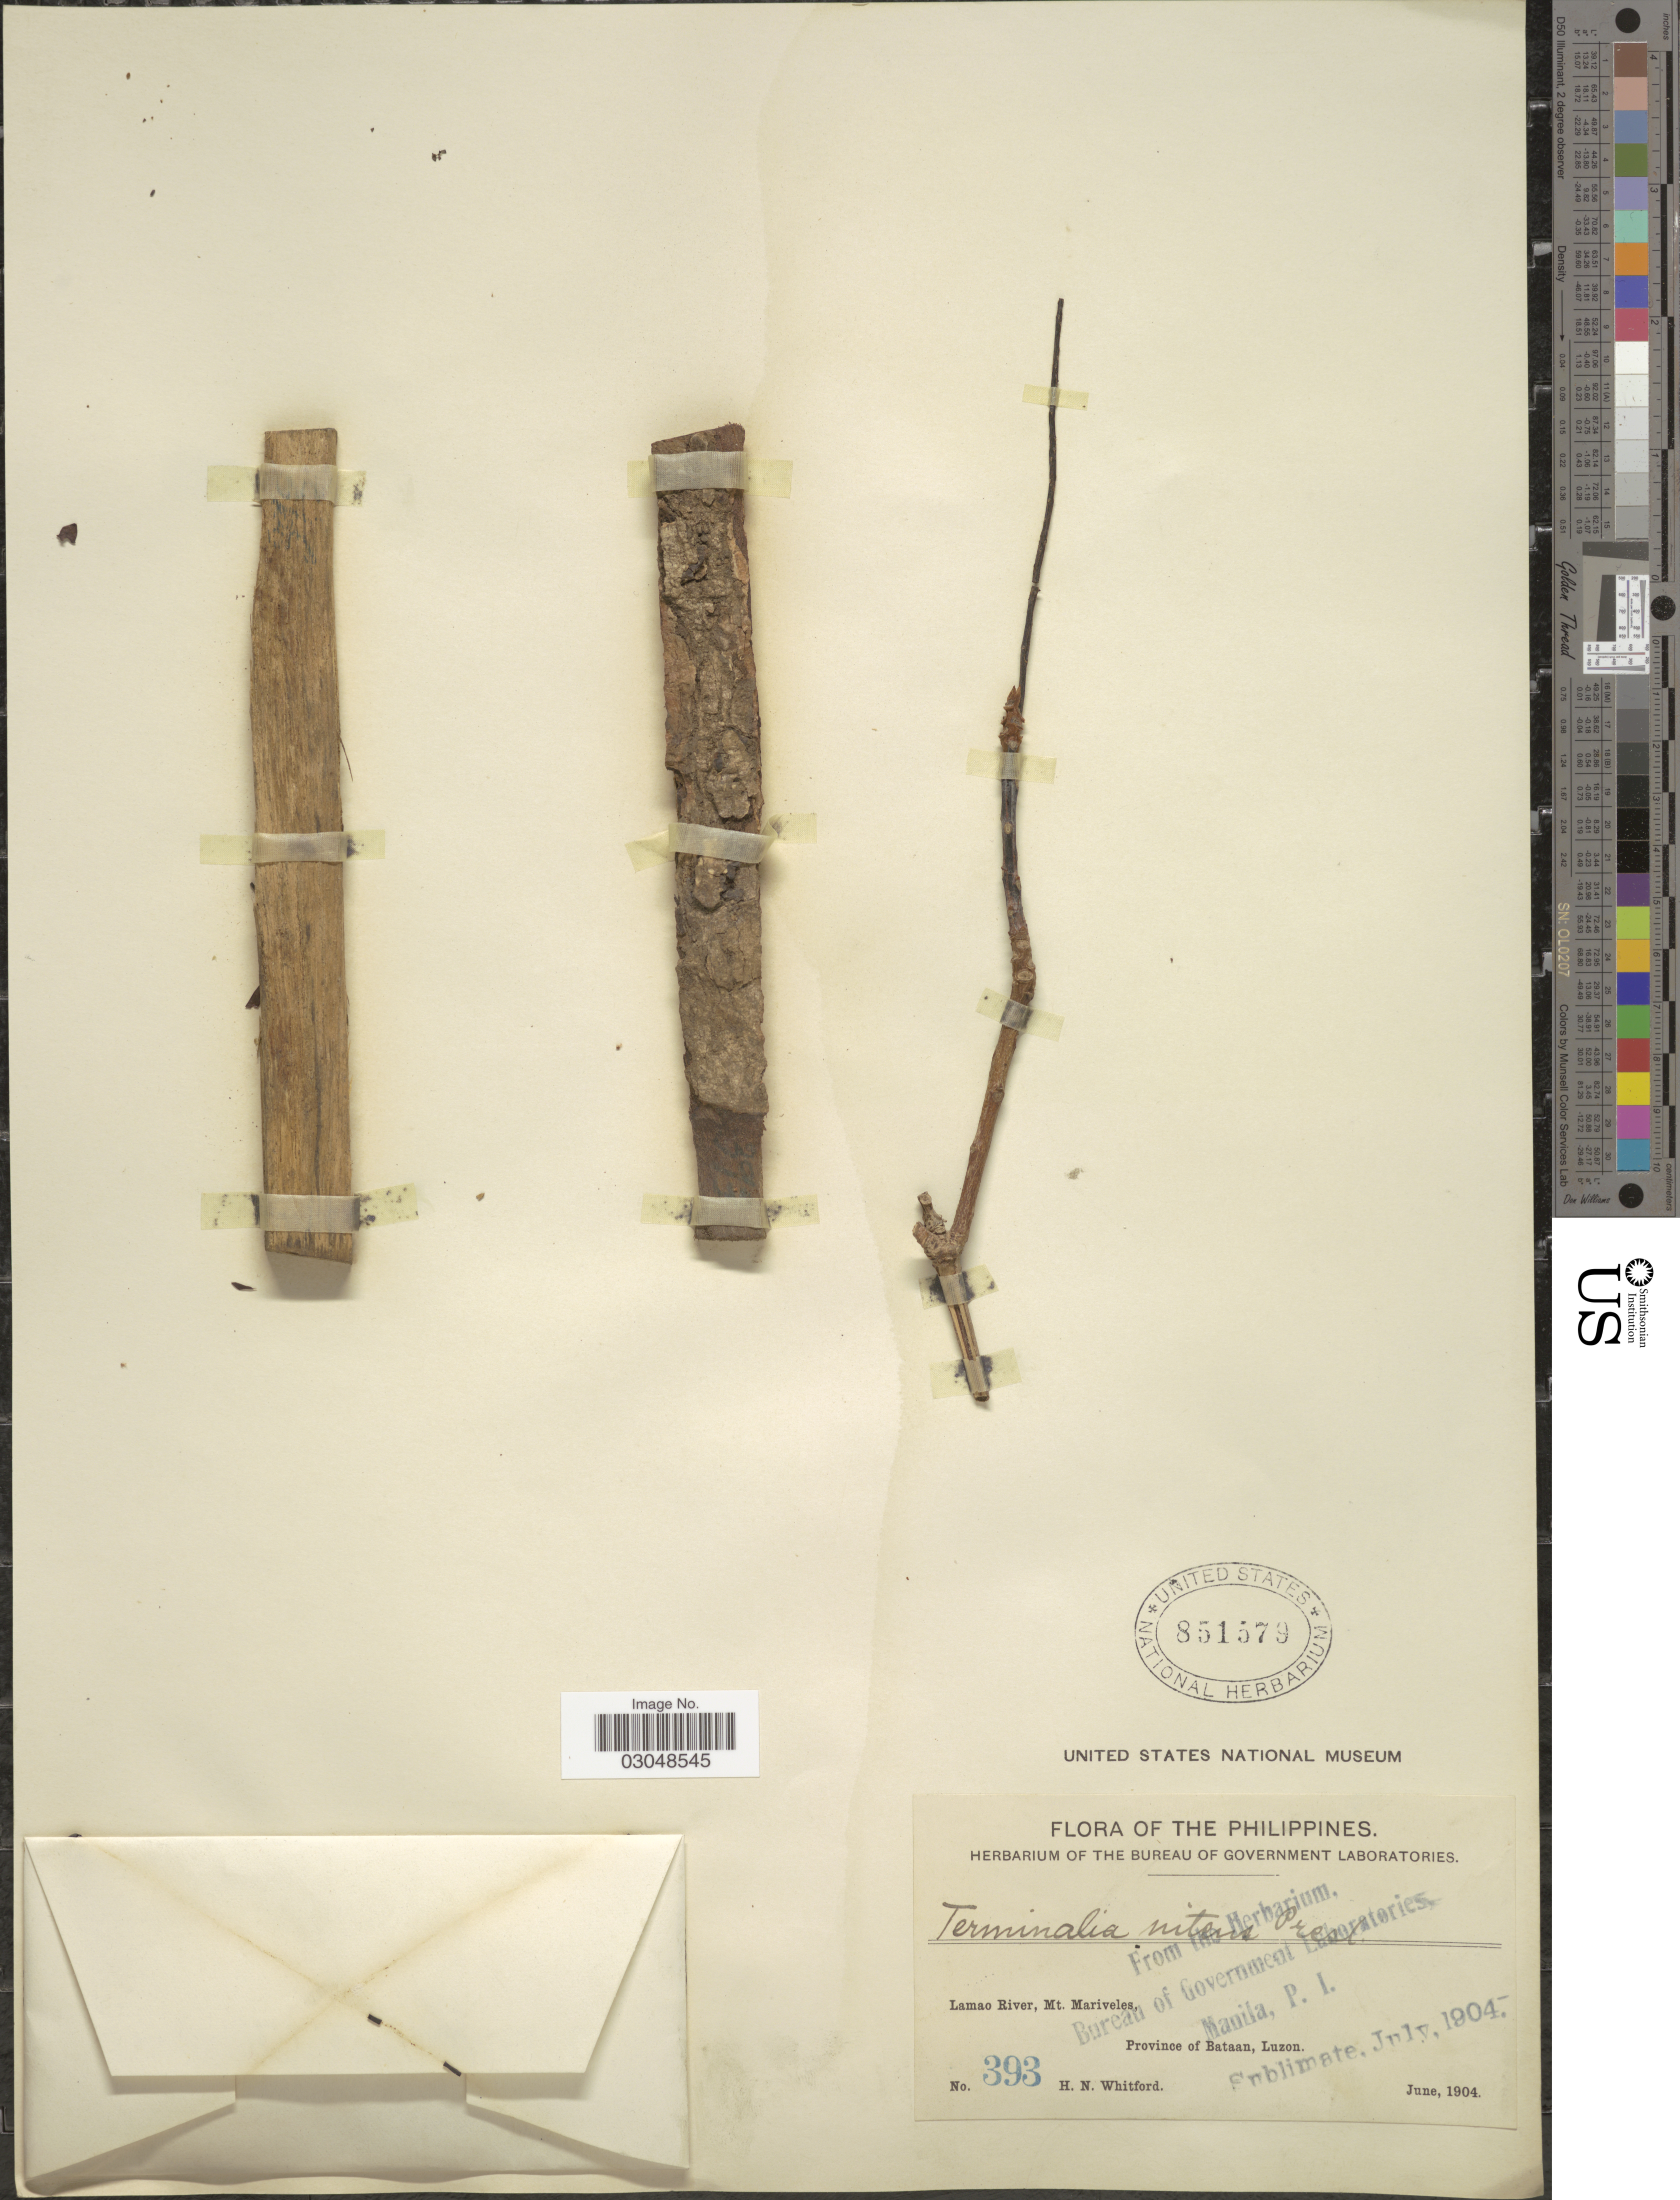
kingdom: Plantae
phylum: Tracheophyta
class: Magnoliopsida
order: Myrtales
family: Combretaceae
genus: Terminalia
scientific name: Terminalia nitens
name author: J. Presl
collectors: H. N. Whitford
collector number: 393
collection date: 1904-06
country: Philippines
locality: Lamao River, Mt. Mariveles, Province of Bataan, Luzon.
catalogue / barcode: US 851579